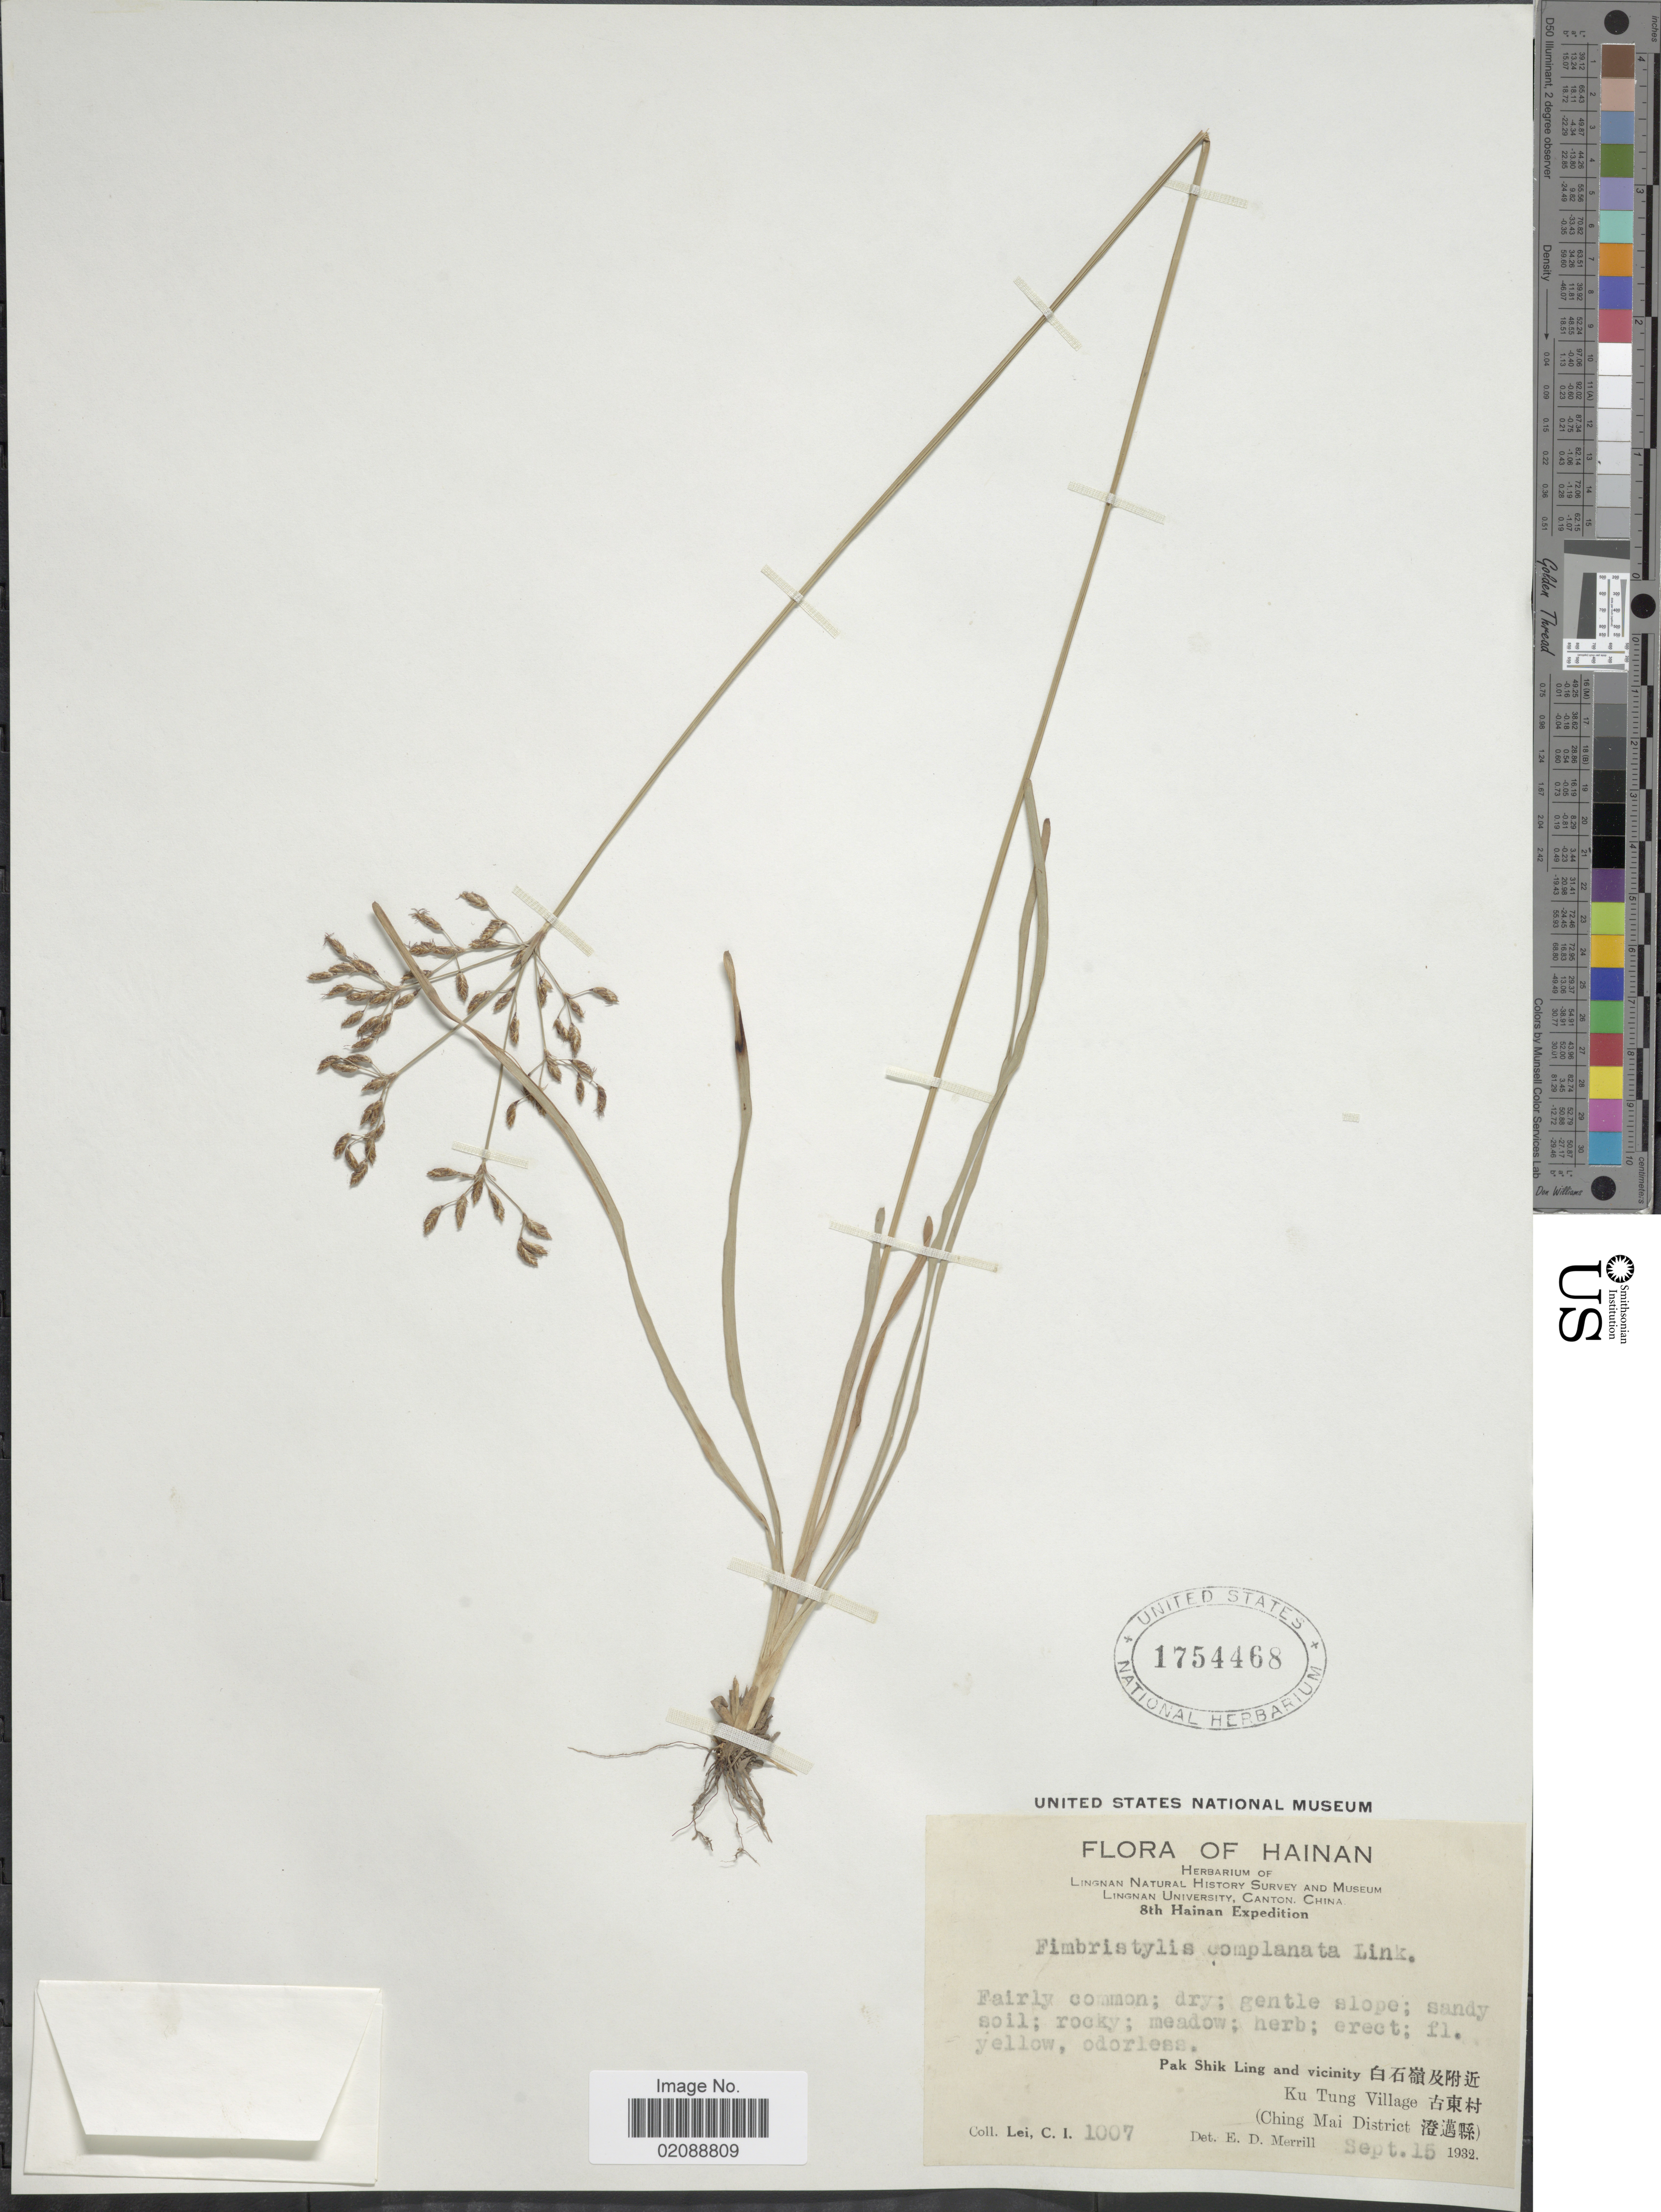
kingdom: Plantae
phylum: Tracheophyta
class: Liliopsida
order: Poales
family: Cyperaceae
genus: Fimbristylis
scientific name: Fimbristylis complanata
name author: (Retz.) Link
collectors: C. I. Lei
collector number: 1007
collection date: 1932-09-15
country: China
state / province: Hainan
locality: Pak Shik Ling and vicinity, Ku Tung Village (Ching Mai District).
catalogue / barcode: US 1754468